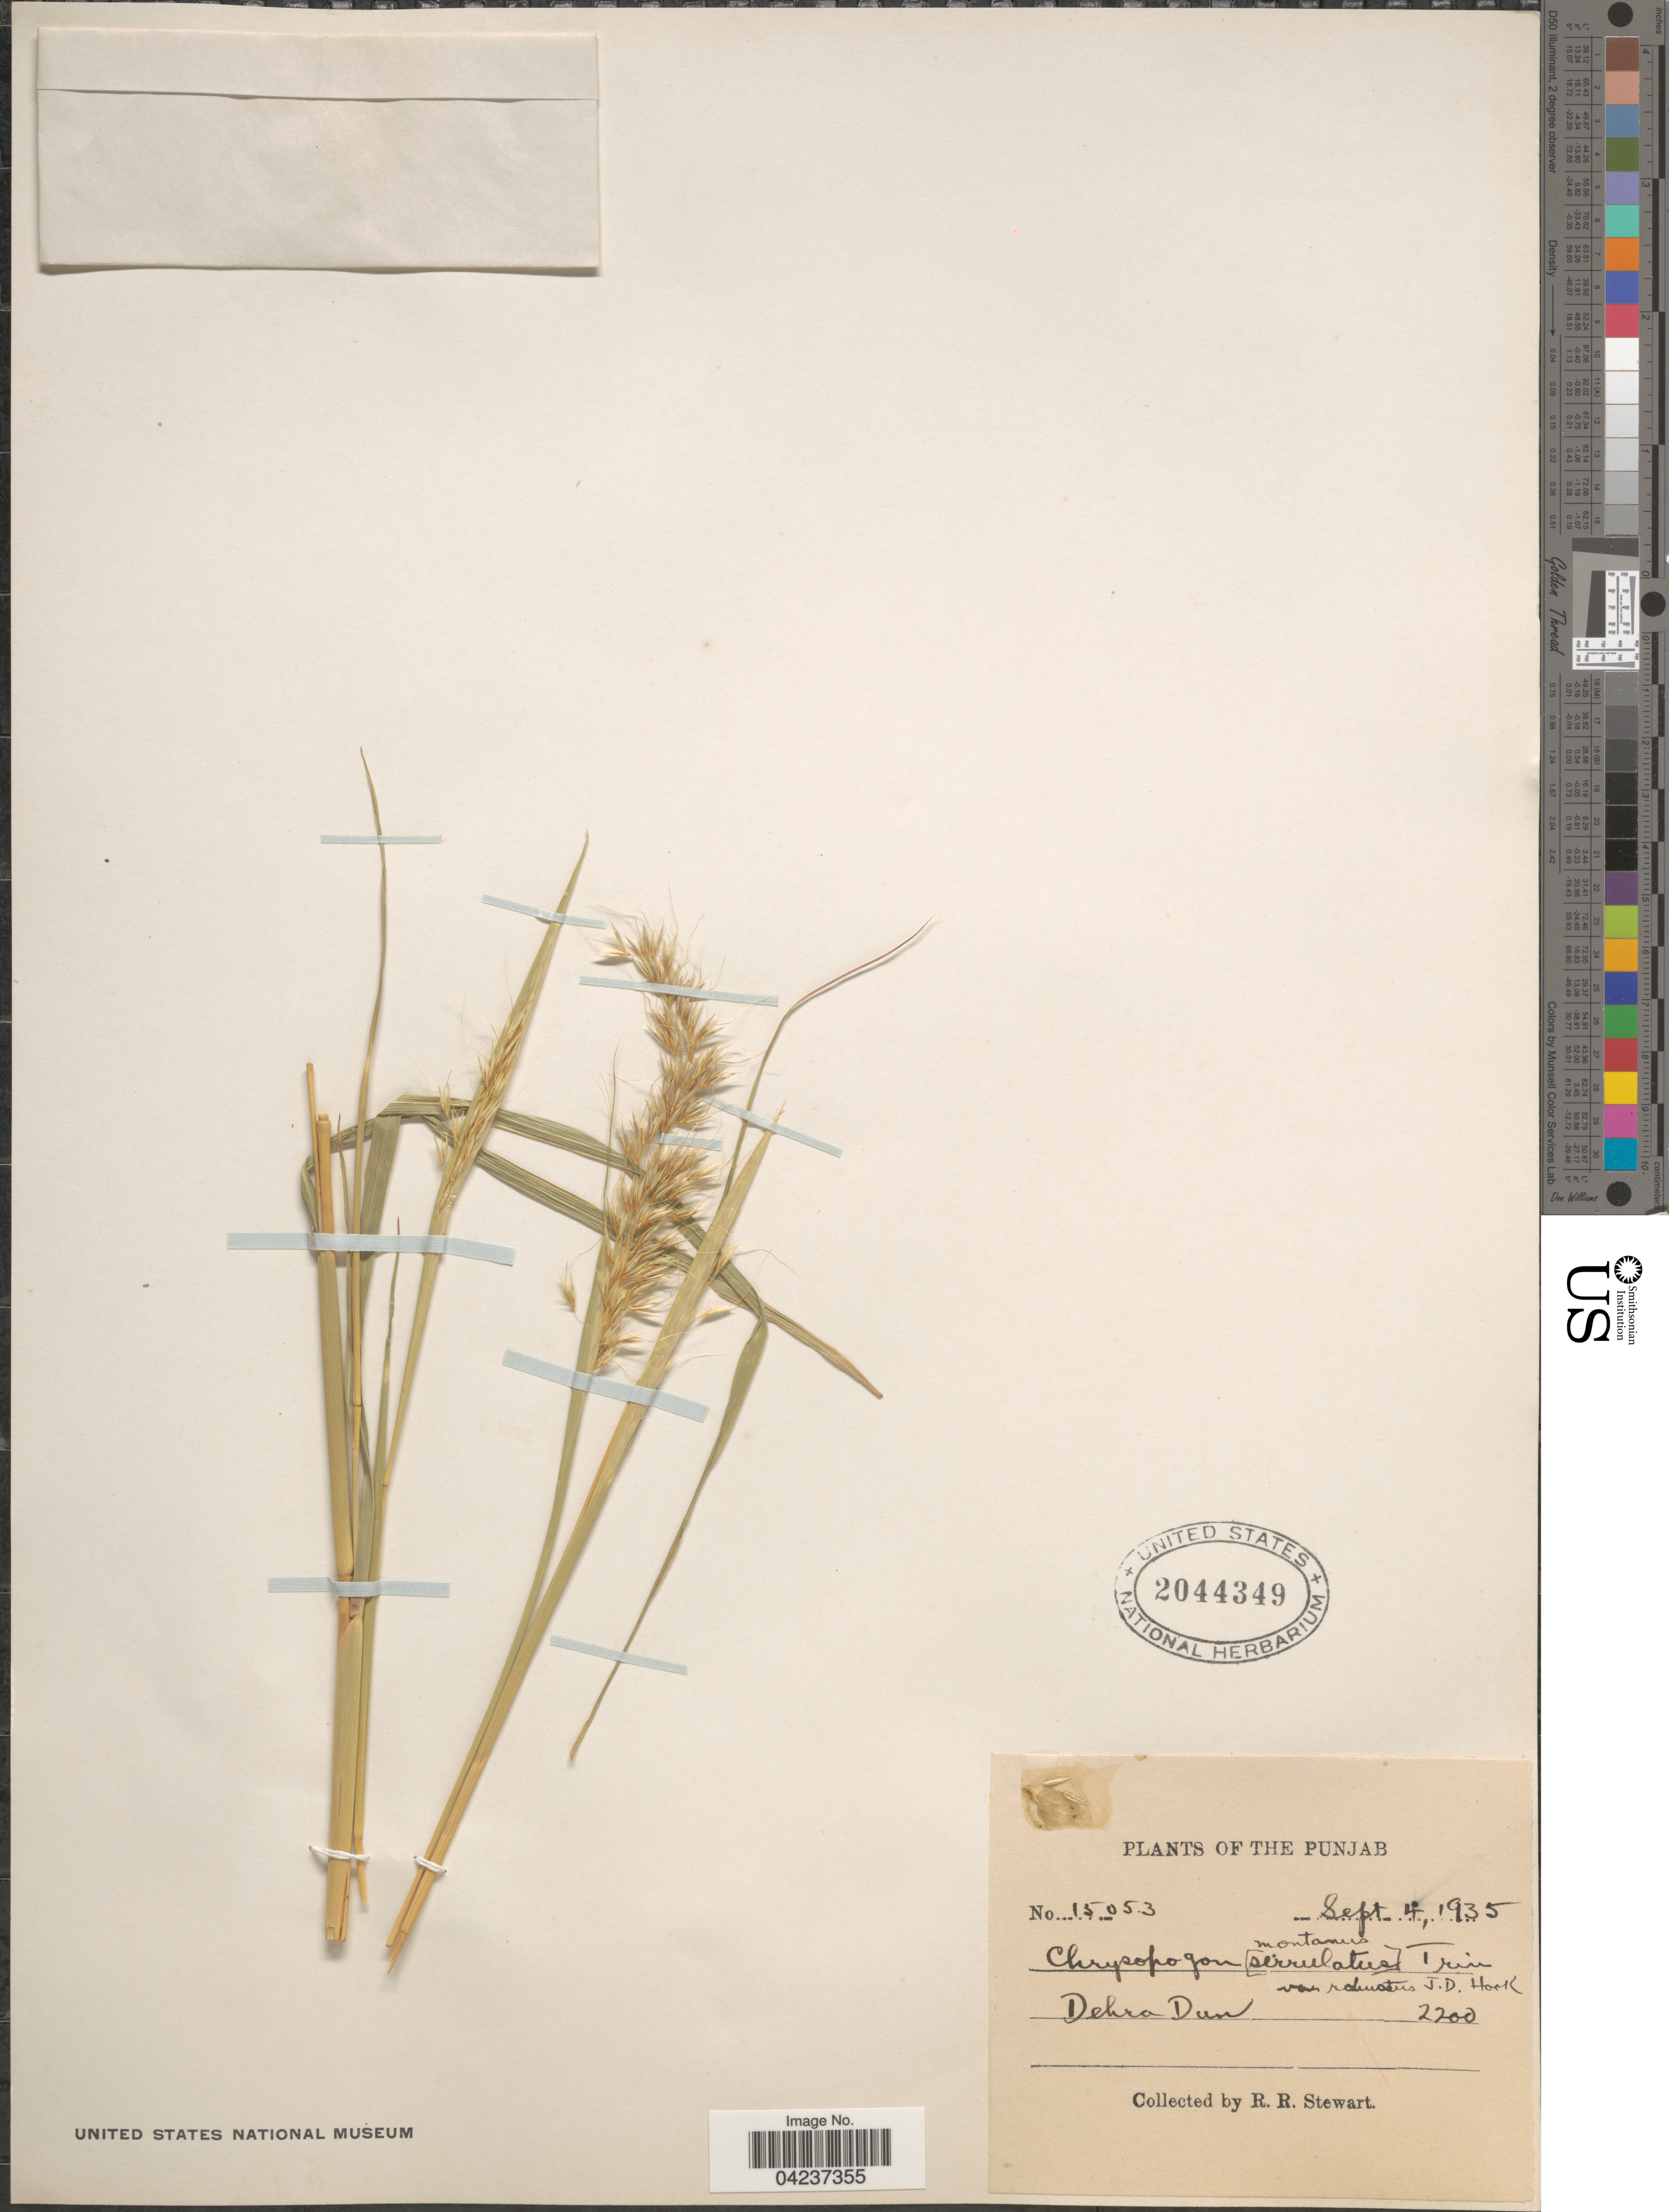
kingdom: Plantae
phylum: Tracheophyta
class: Liliopsida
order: Poales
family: Poaceae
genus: Chrysopogon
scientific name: Chrysopogon nodulibarbis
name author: (Hochst. ex Steud.) Henr.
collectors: R. Stewart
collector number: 15053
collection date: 1935-09-04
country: India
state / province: Punjab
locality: The Punjab. Dehra Dun.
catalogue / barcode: US 2044349